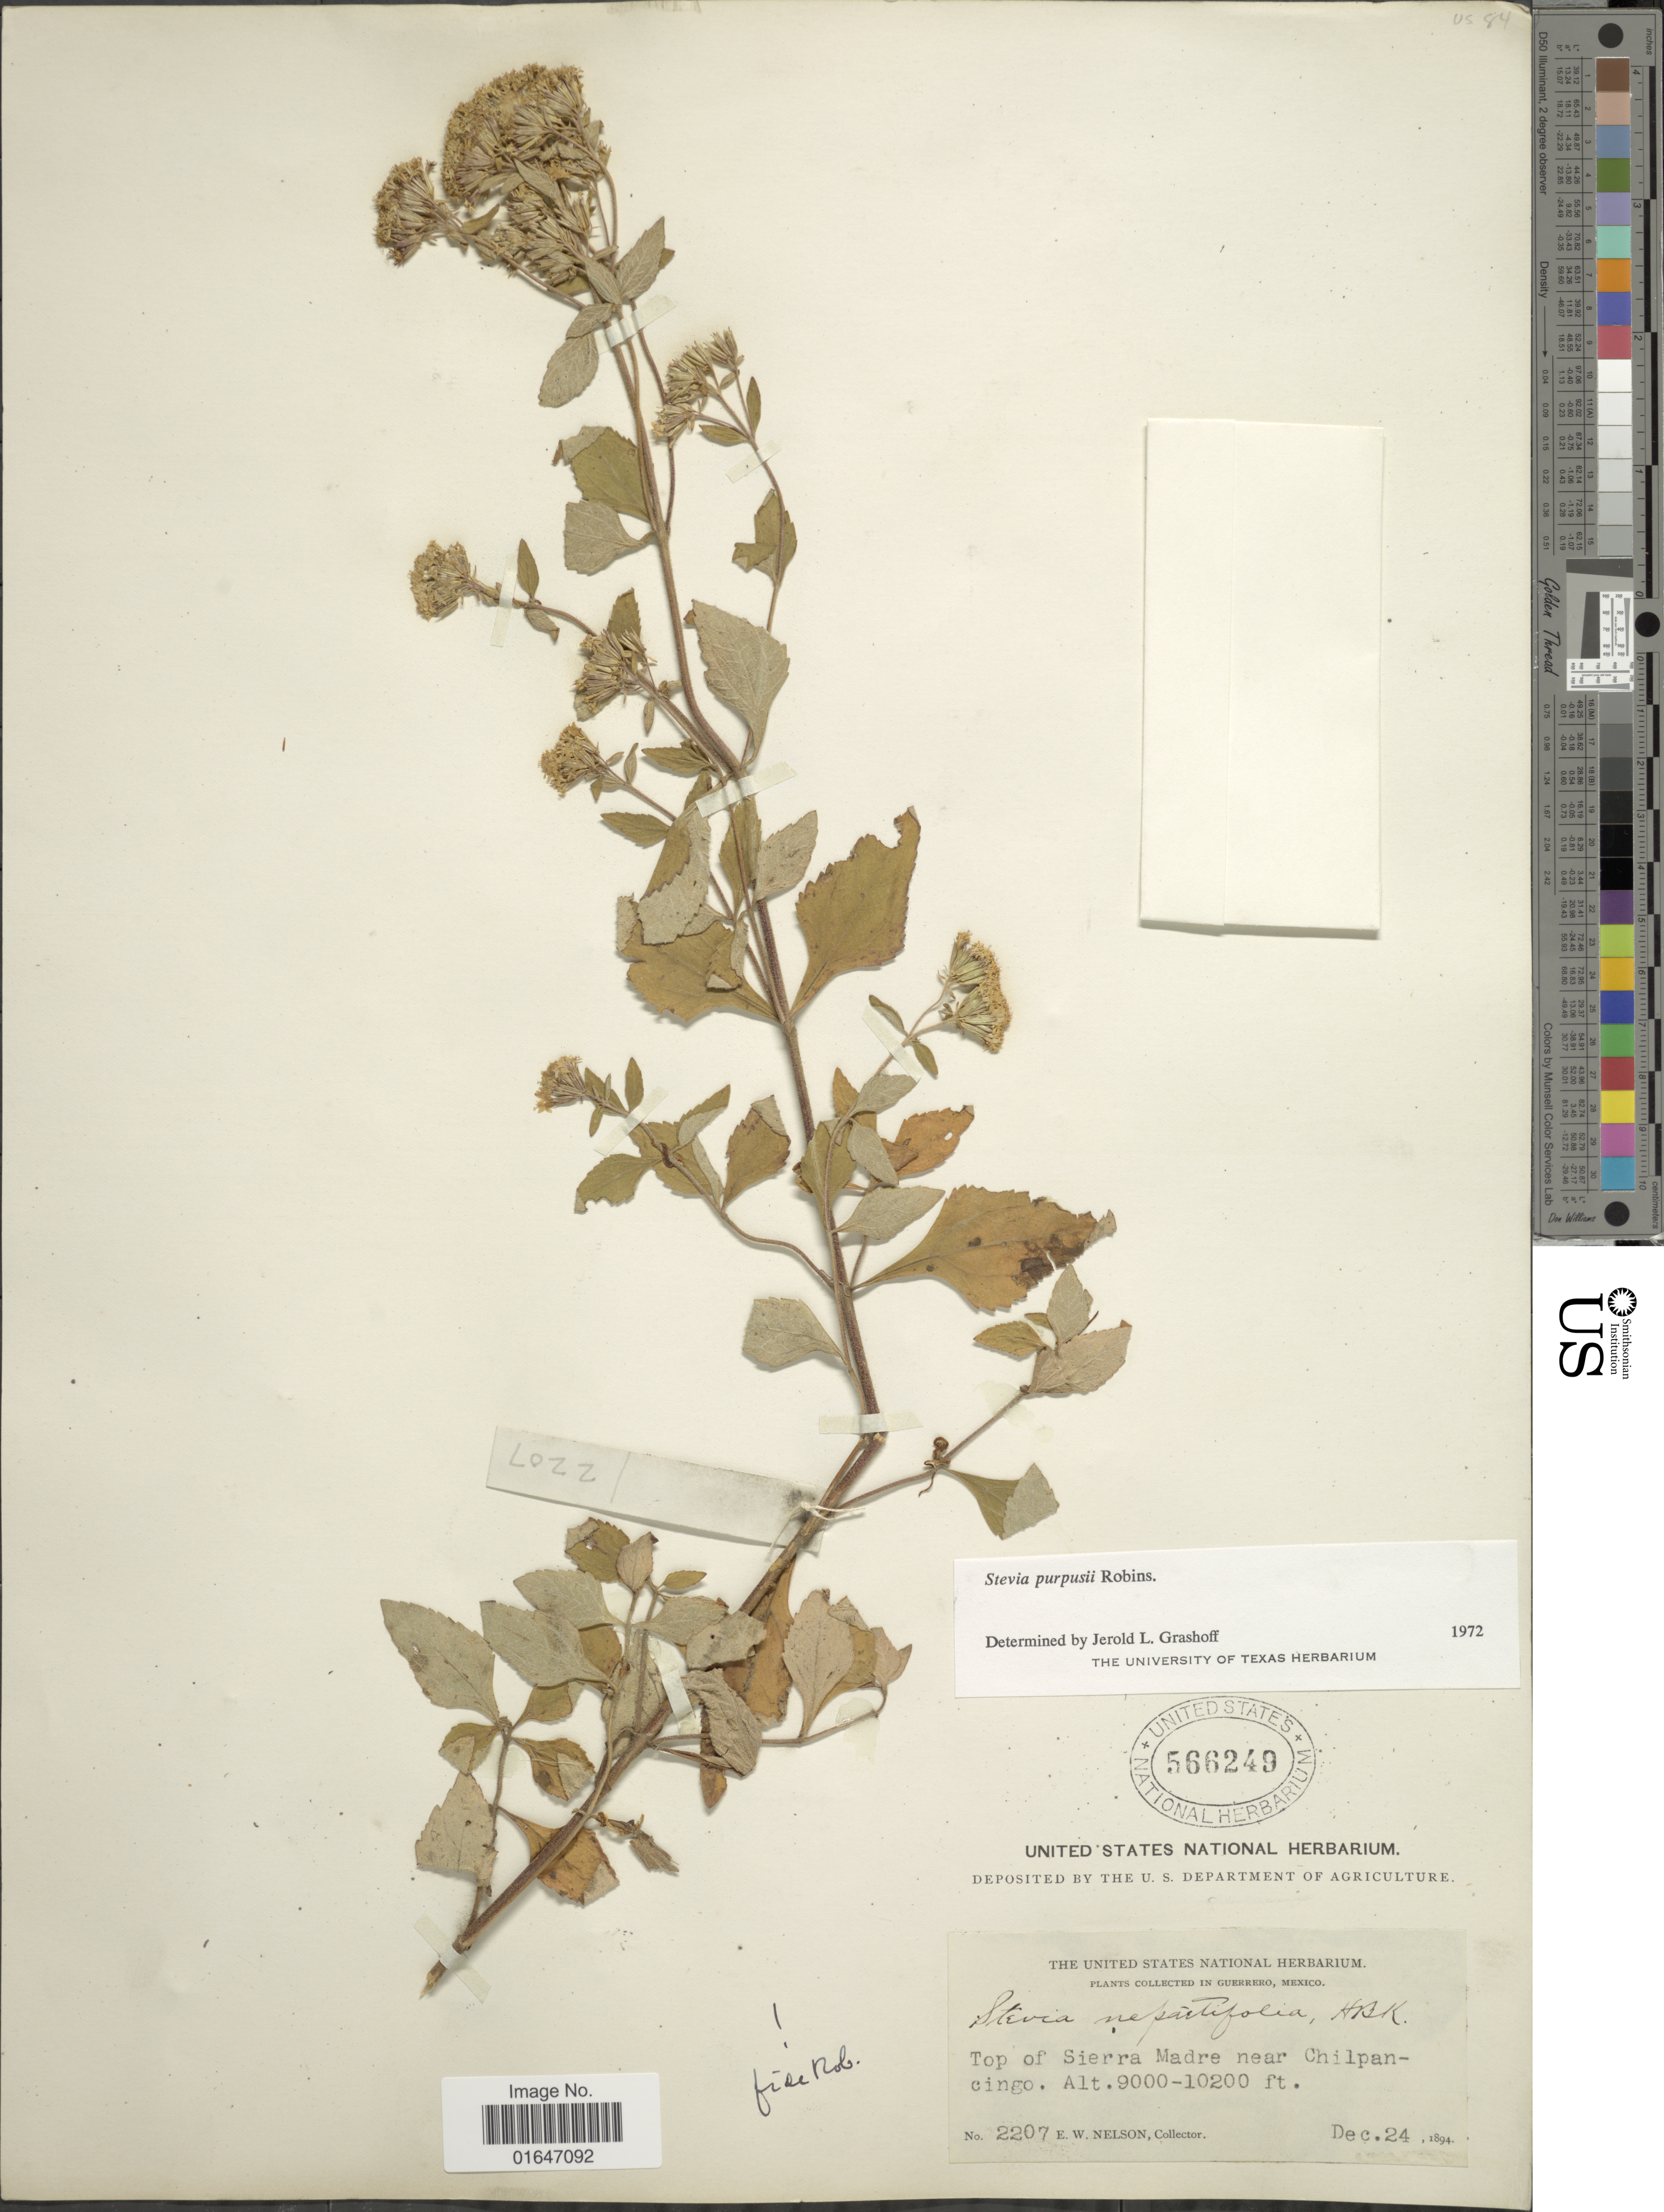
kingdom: Plantae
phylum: Tracheophyta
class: Magnoliopsida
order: Asterales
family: Asteraceae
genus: Stevia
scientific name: Stevia purpusii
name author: B.L. Rob.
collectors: E. W. Nelson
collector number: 2207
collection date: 1894-12-24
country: Mexico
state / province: Guerrero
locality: Top of Sierra Madre near Chilpancingo.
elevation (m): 2743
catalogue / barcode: US 566249